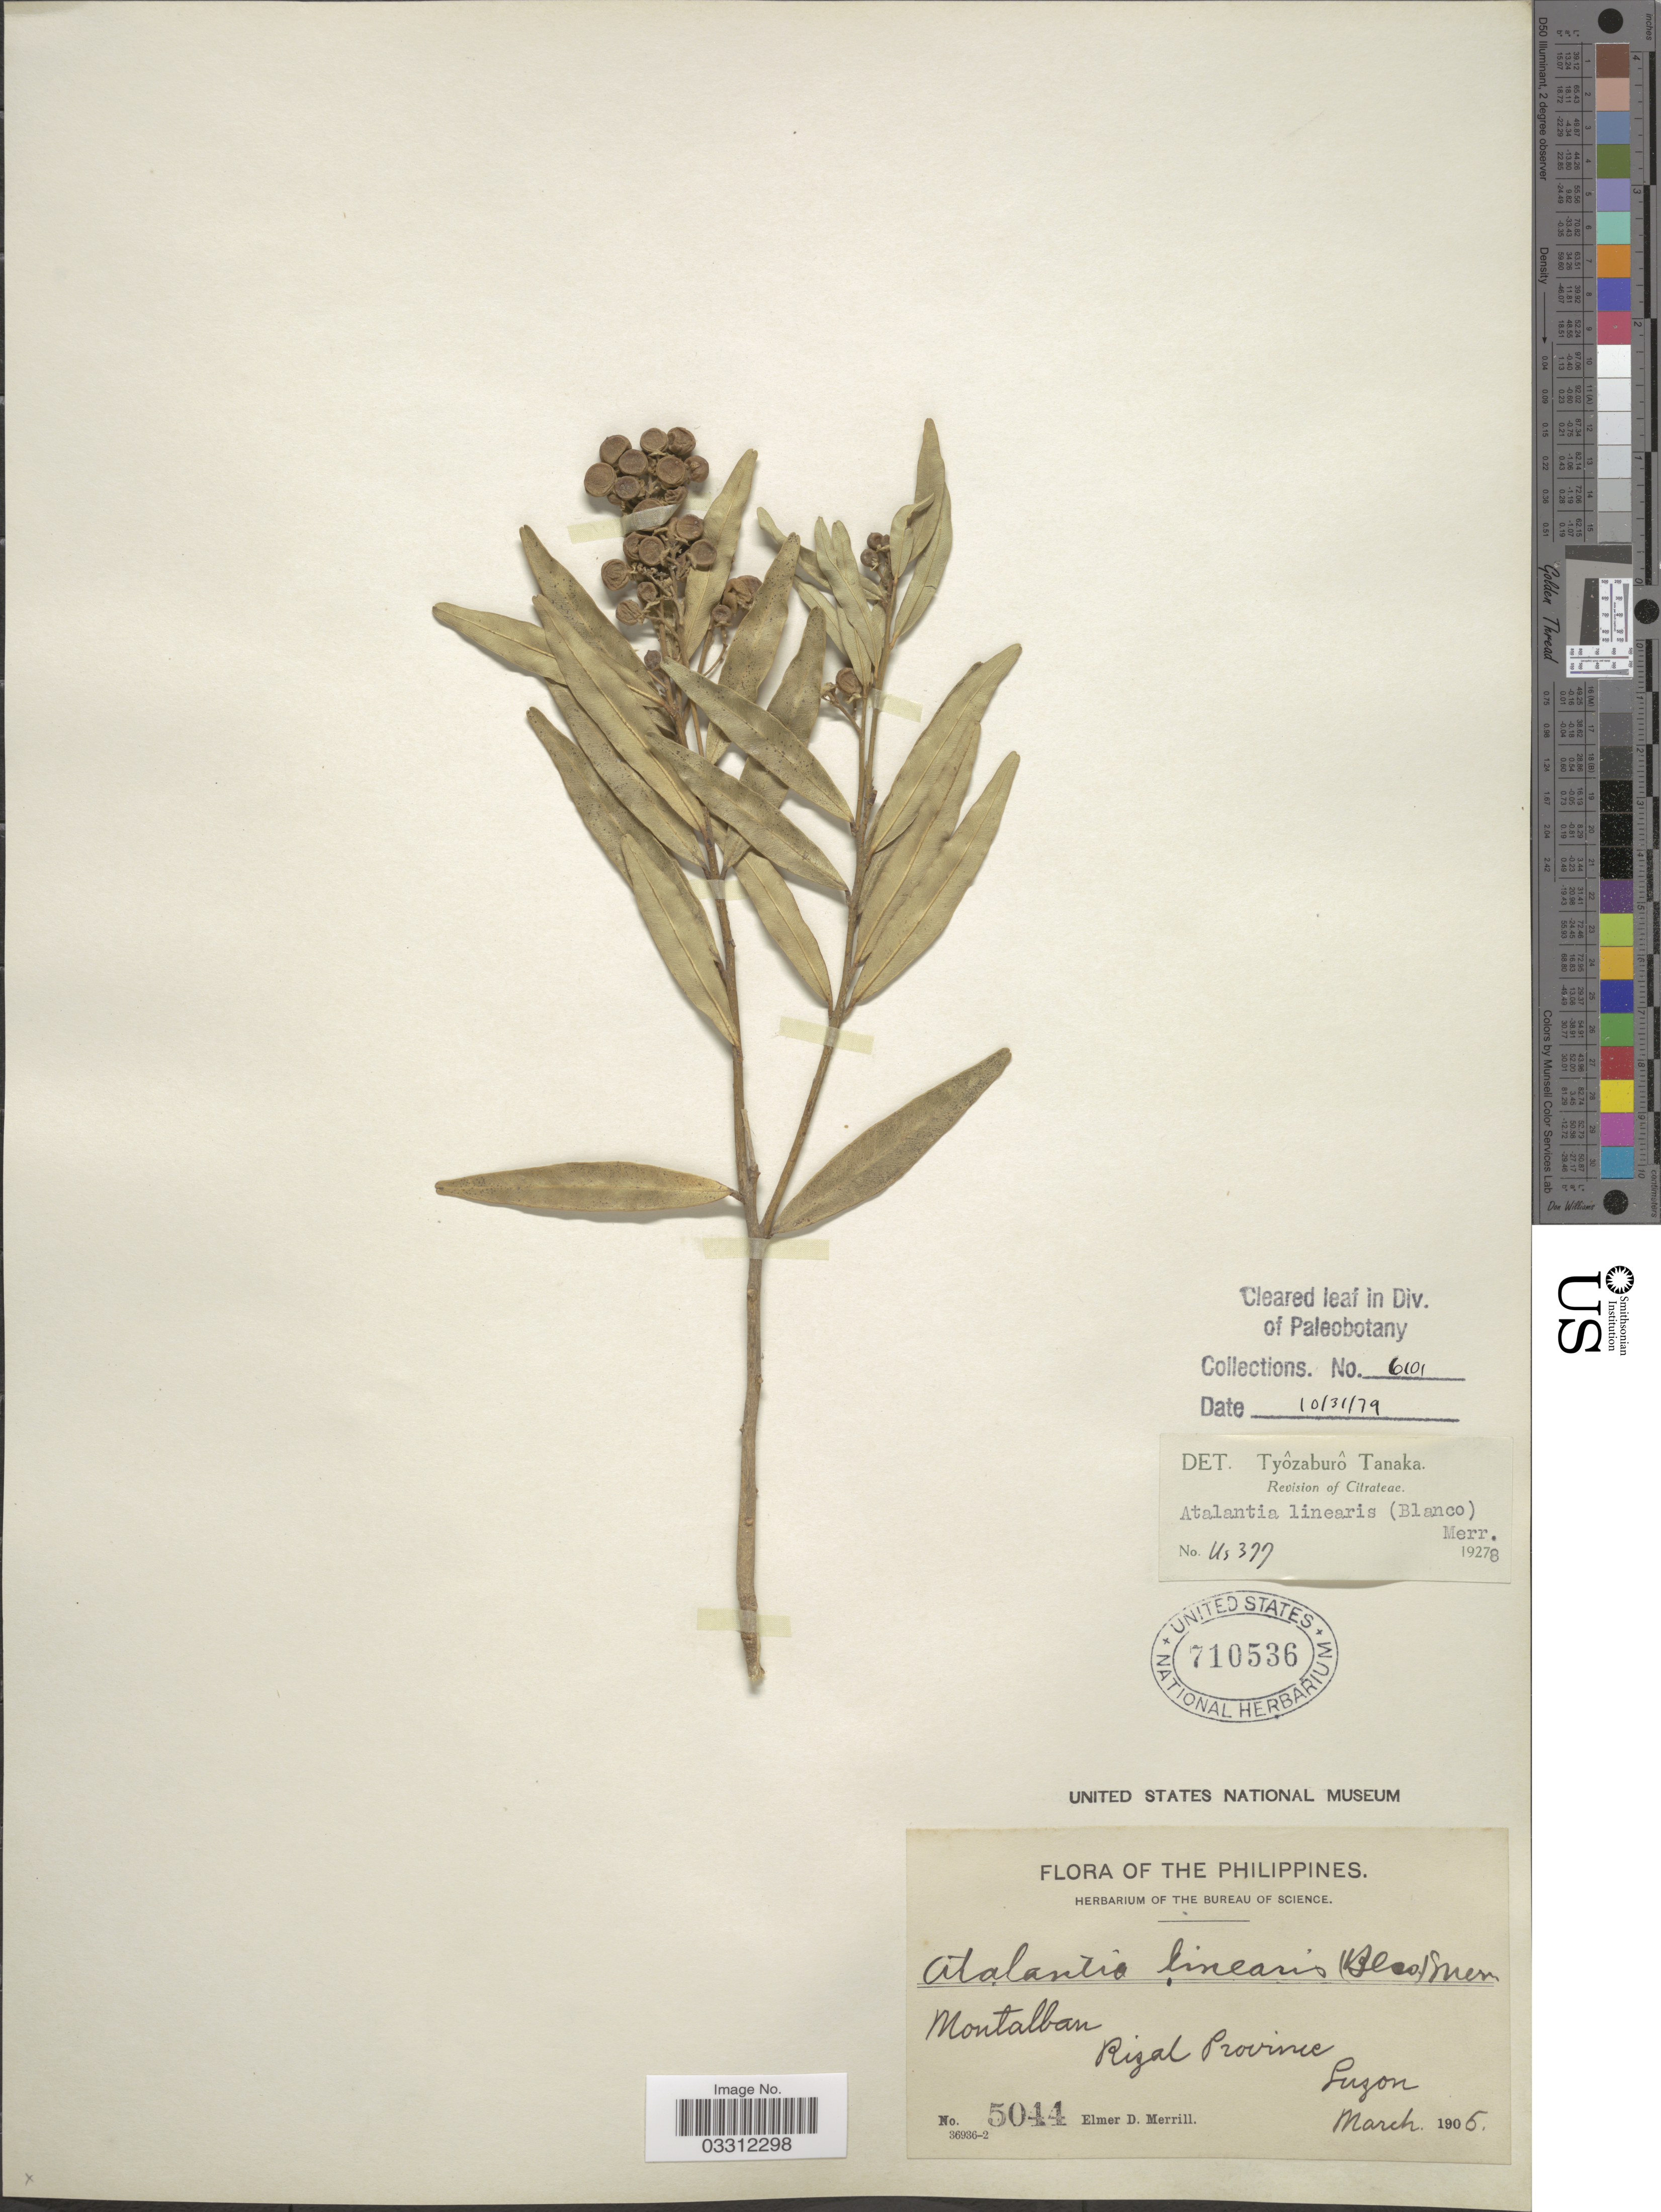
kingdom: Plantae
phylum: Tracheophyta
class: Magnoliopsida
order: Sapindales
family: Rutaceae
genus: Atalantia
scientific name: Atalantia linearis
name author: (Blanco) Merr.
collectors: E. D. Merrill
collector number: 5044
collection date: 1905-03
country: Philippines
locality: Montalban, Rizal Province, Luzon.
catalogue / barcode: US 710536